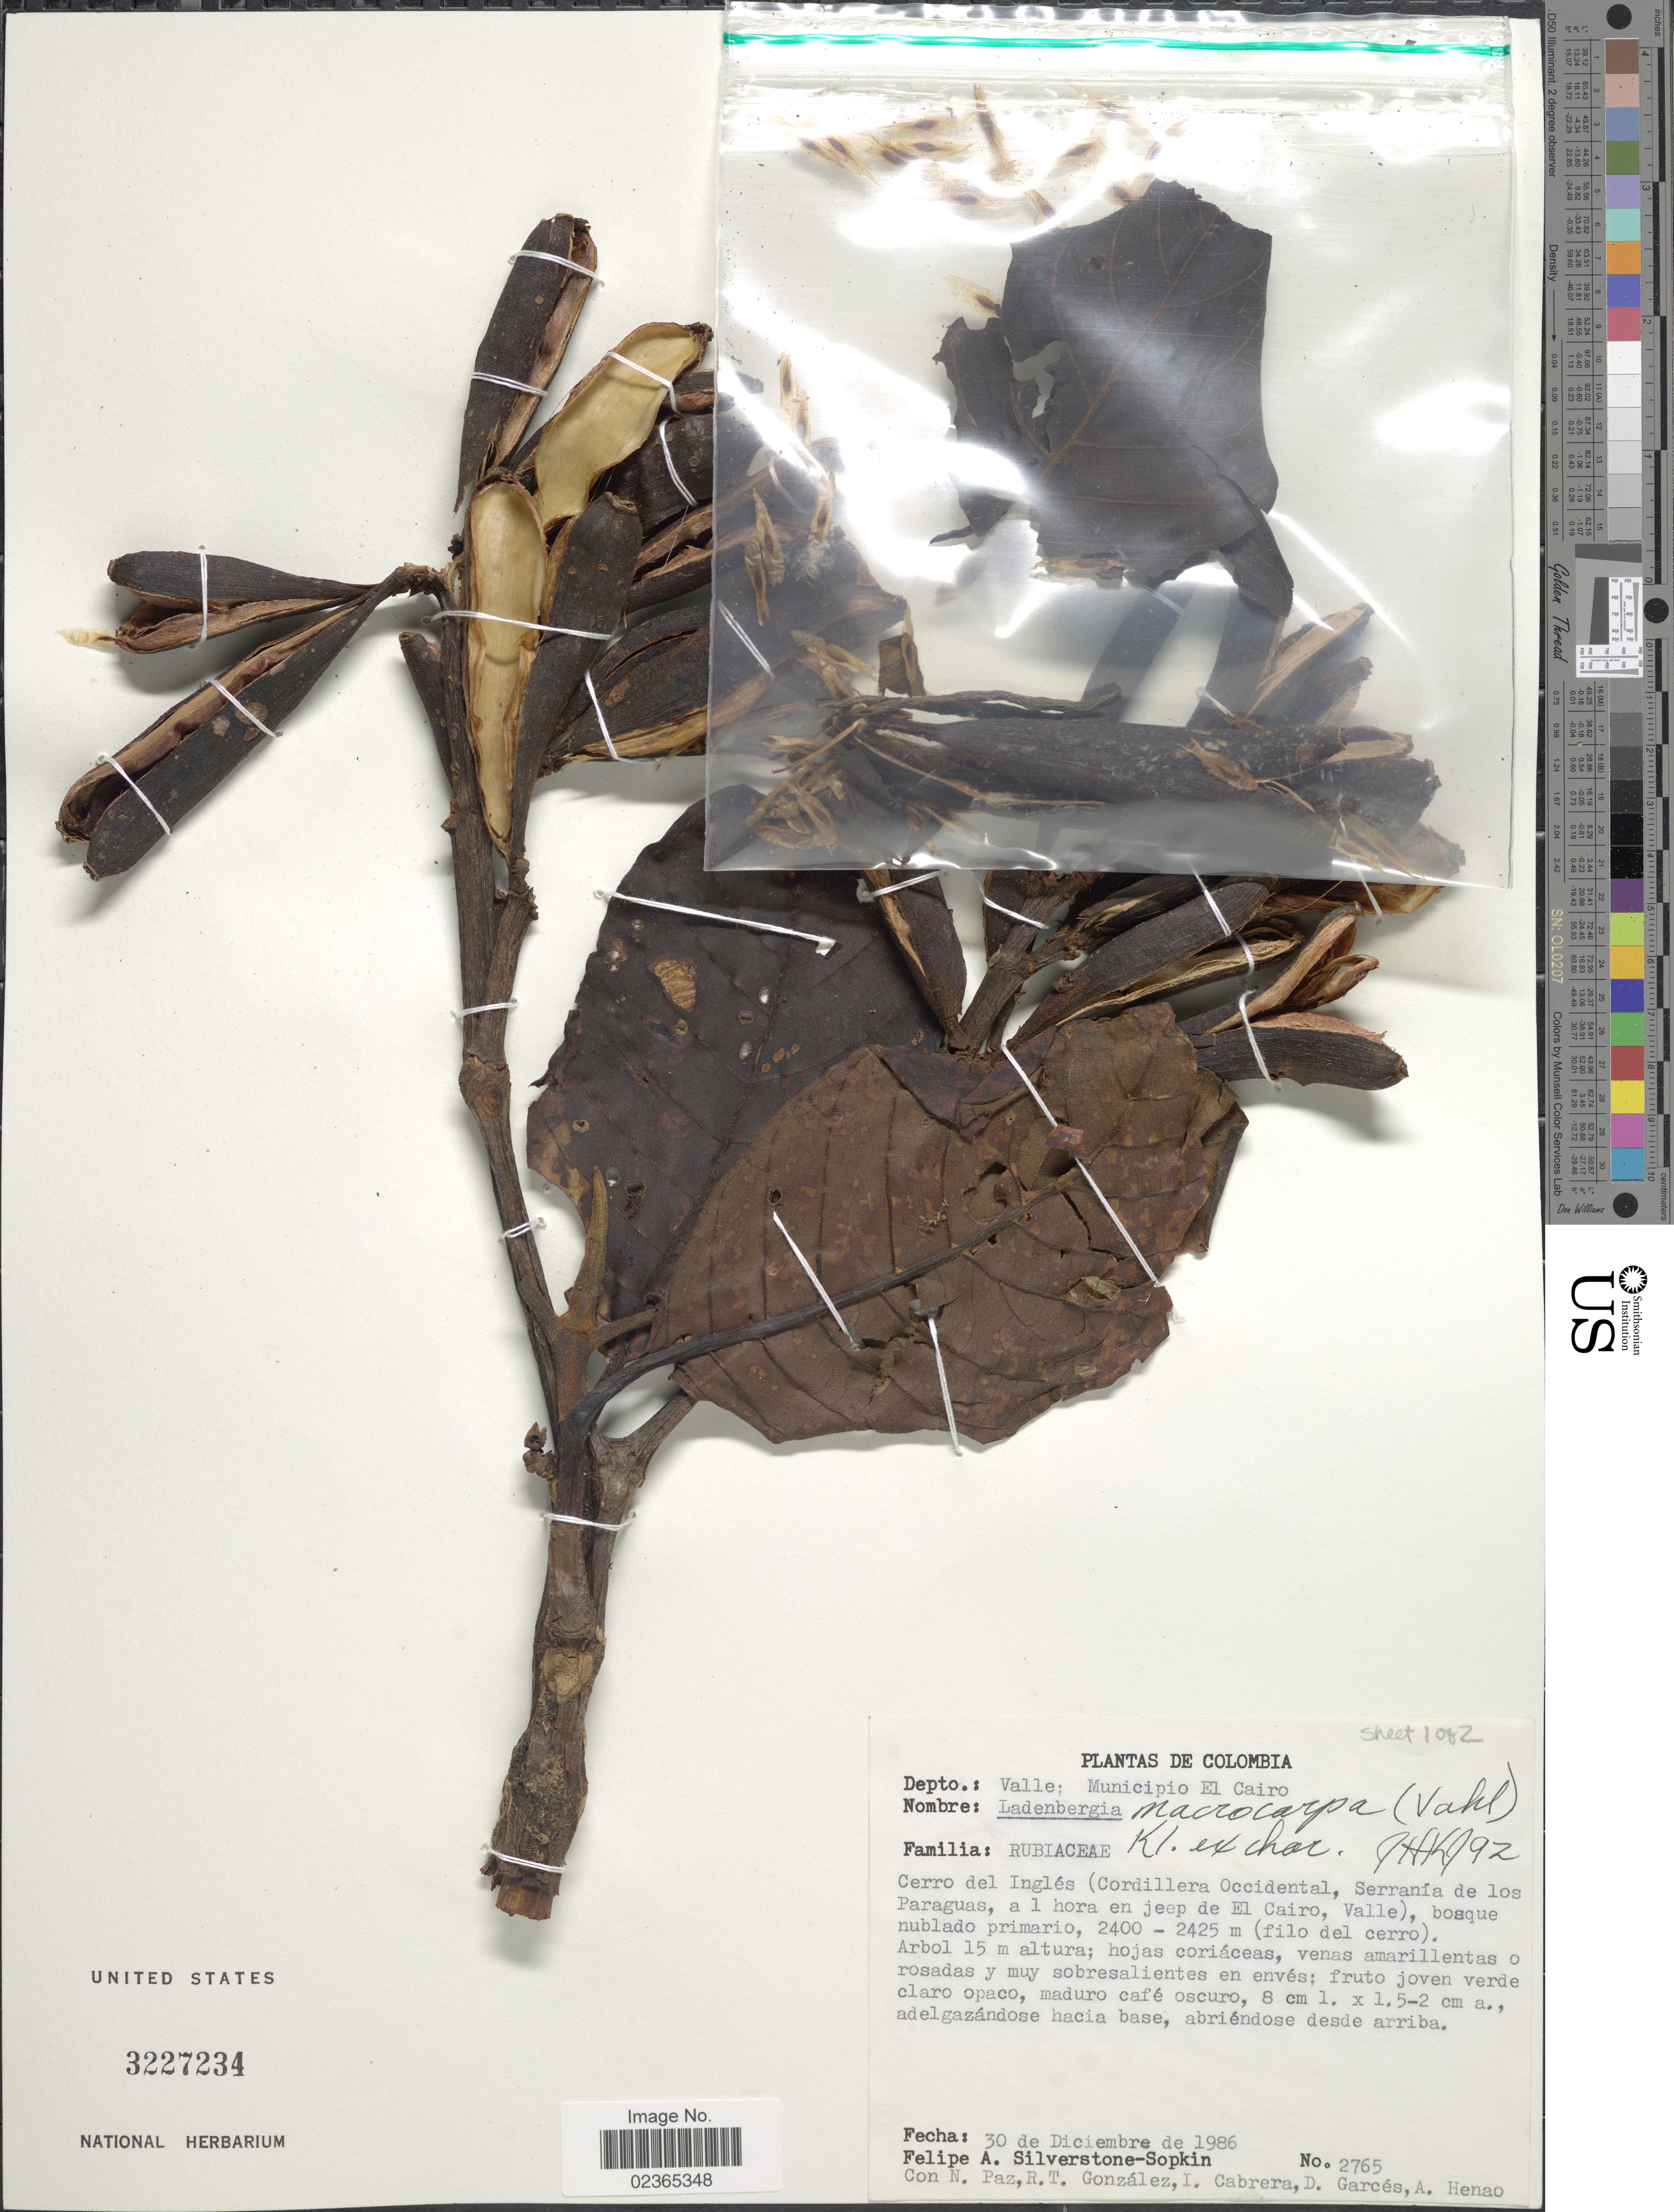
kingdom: Plantae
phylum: Tracheophyta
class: Magnoliopsida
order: Gentianales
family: Rubiaceae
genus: Ladenbergia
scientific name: Ladenbergia macrocarpa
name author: (Vahl) Klotzsch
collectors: P. A. Silverstone-Sopkin, N. Paz, R. Gonzalez, I. Cabrera & et al.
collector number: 2765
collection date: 1986-12-30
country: Colombia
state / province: Valle del Cauca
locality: Depto.: Valle; Municipio El Cairo, Cerro del Ingles (Cordillera Occidental, Serrania de los Paraguas, a 1 hora en jeep de El Cairo, Valle), bosque nublado primario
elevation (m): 2400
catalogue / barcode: US 3227234